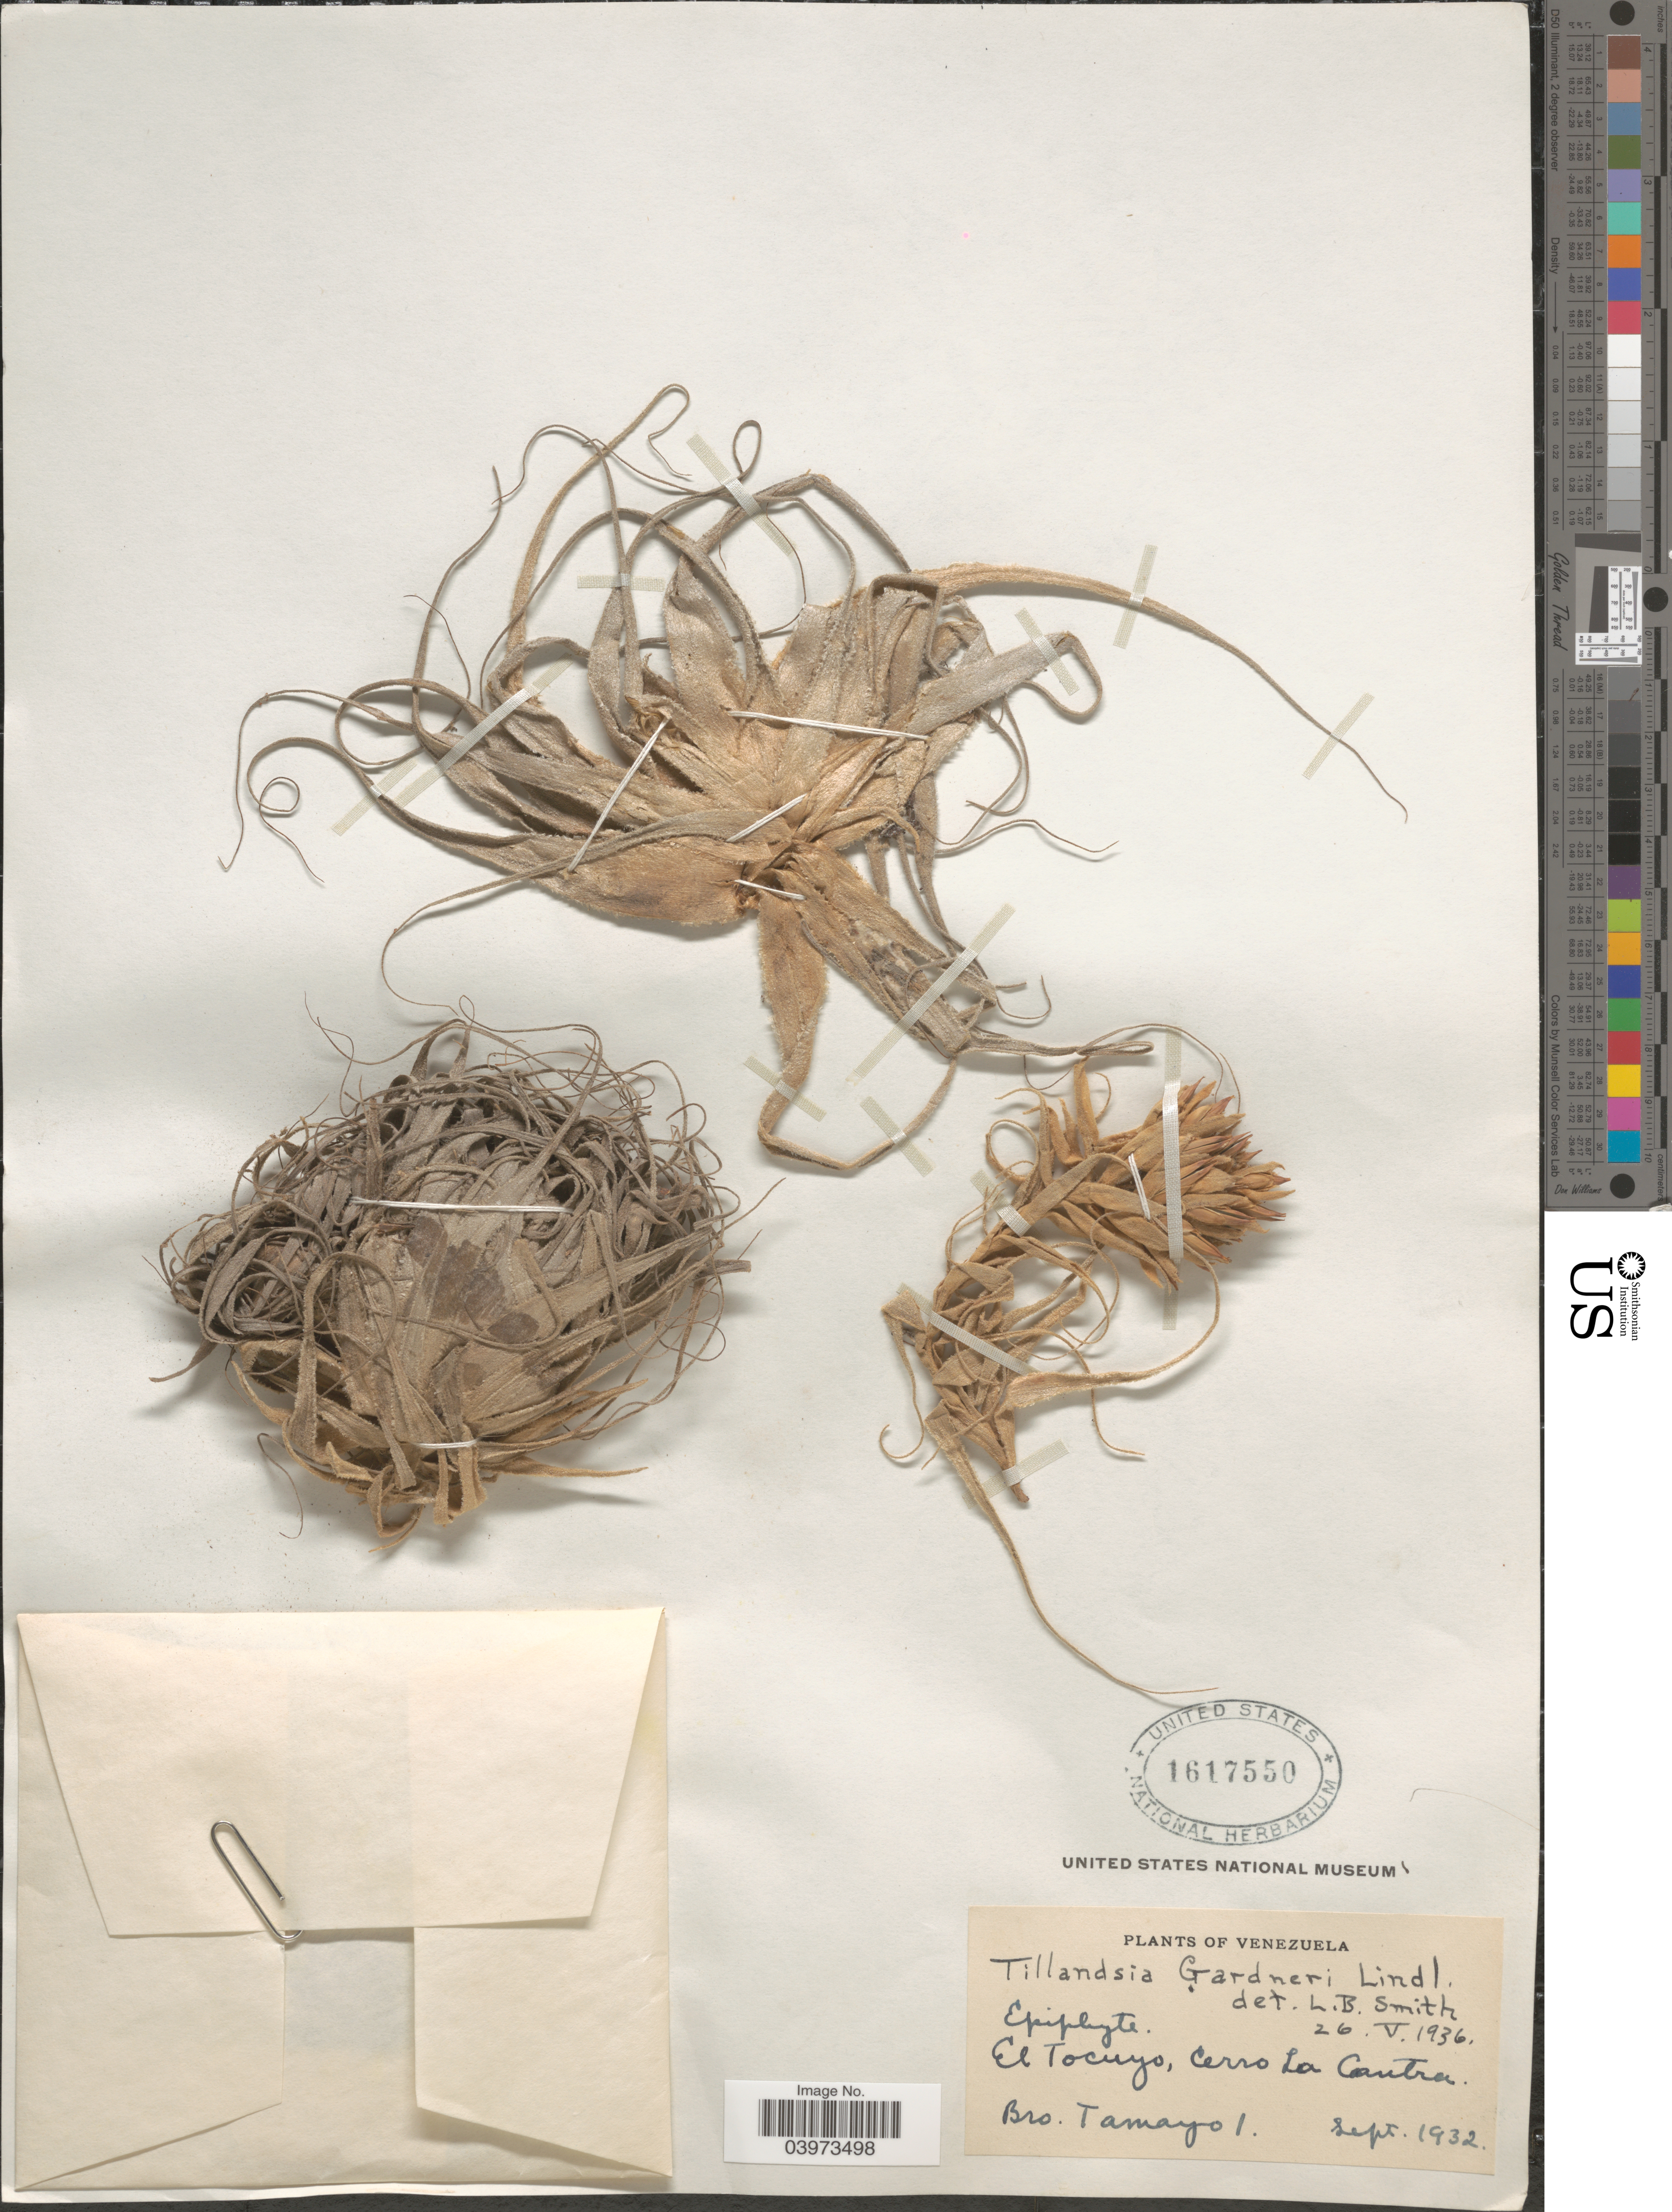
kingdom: Plantae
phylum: Tracheophyta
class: Liliopsida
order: Poales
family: Bromeliaceae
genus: Tillandsia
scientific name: Tillandsia gardneri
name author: Lindl.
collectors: Bro. Tomayo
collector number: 1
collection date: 1932-09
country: Venezuela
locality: El Tocuyo, Cerro La Cantra.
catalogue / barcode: US 1617550